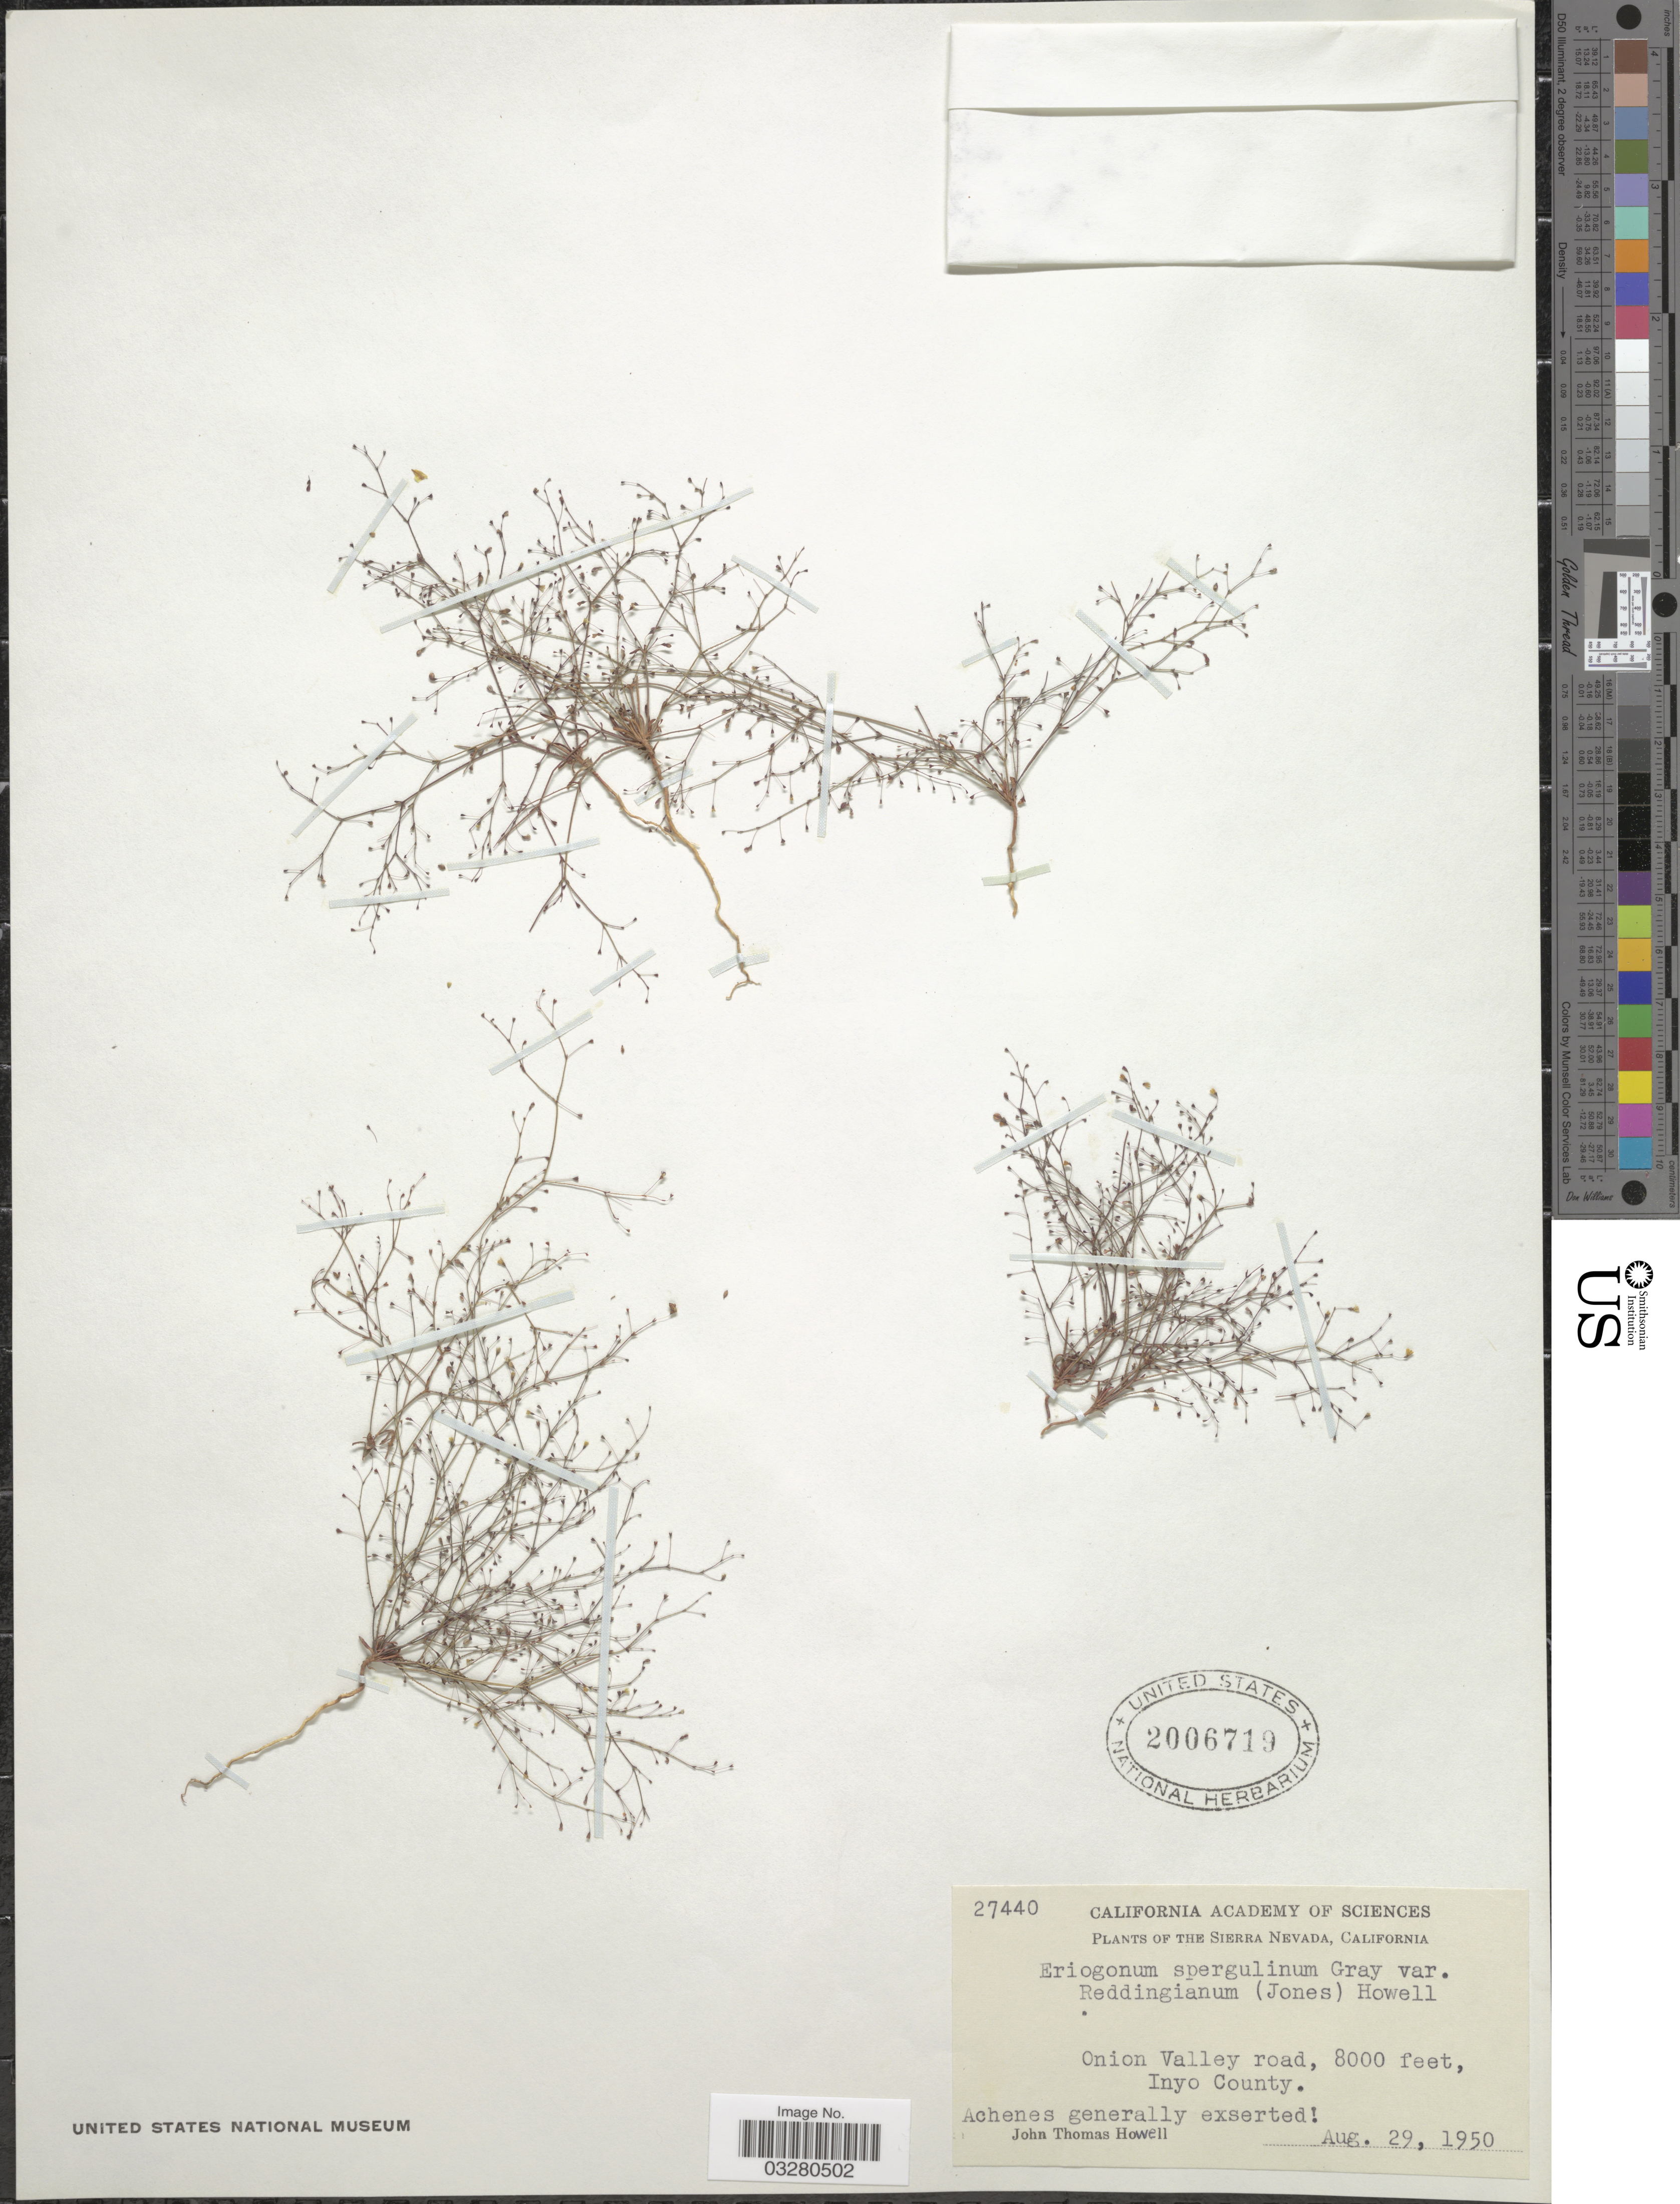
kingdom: Plantae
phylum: Tracheophyta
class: Magnoliopsida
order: Caryophyllales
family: Polygonaceae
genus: Eriogonum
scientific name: Eriogonum spergulinum var. reddingianum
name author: (M.E. Jones) J.T. Howell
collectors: J. T. Howell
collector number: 27440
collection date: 1950-08-29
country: United States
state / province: California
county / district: Inyo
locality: The Sierra Nevada. Onion Valley road. Inyo County.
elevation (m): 2438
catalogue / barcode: US 2006719